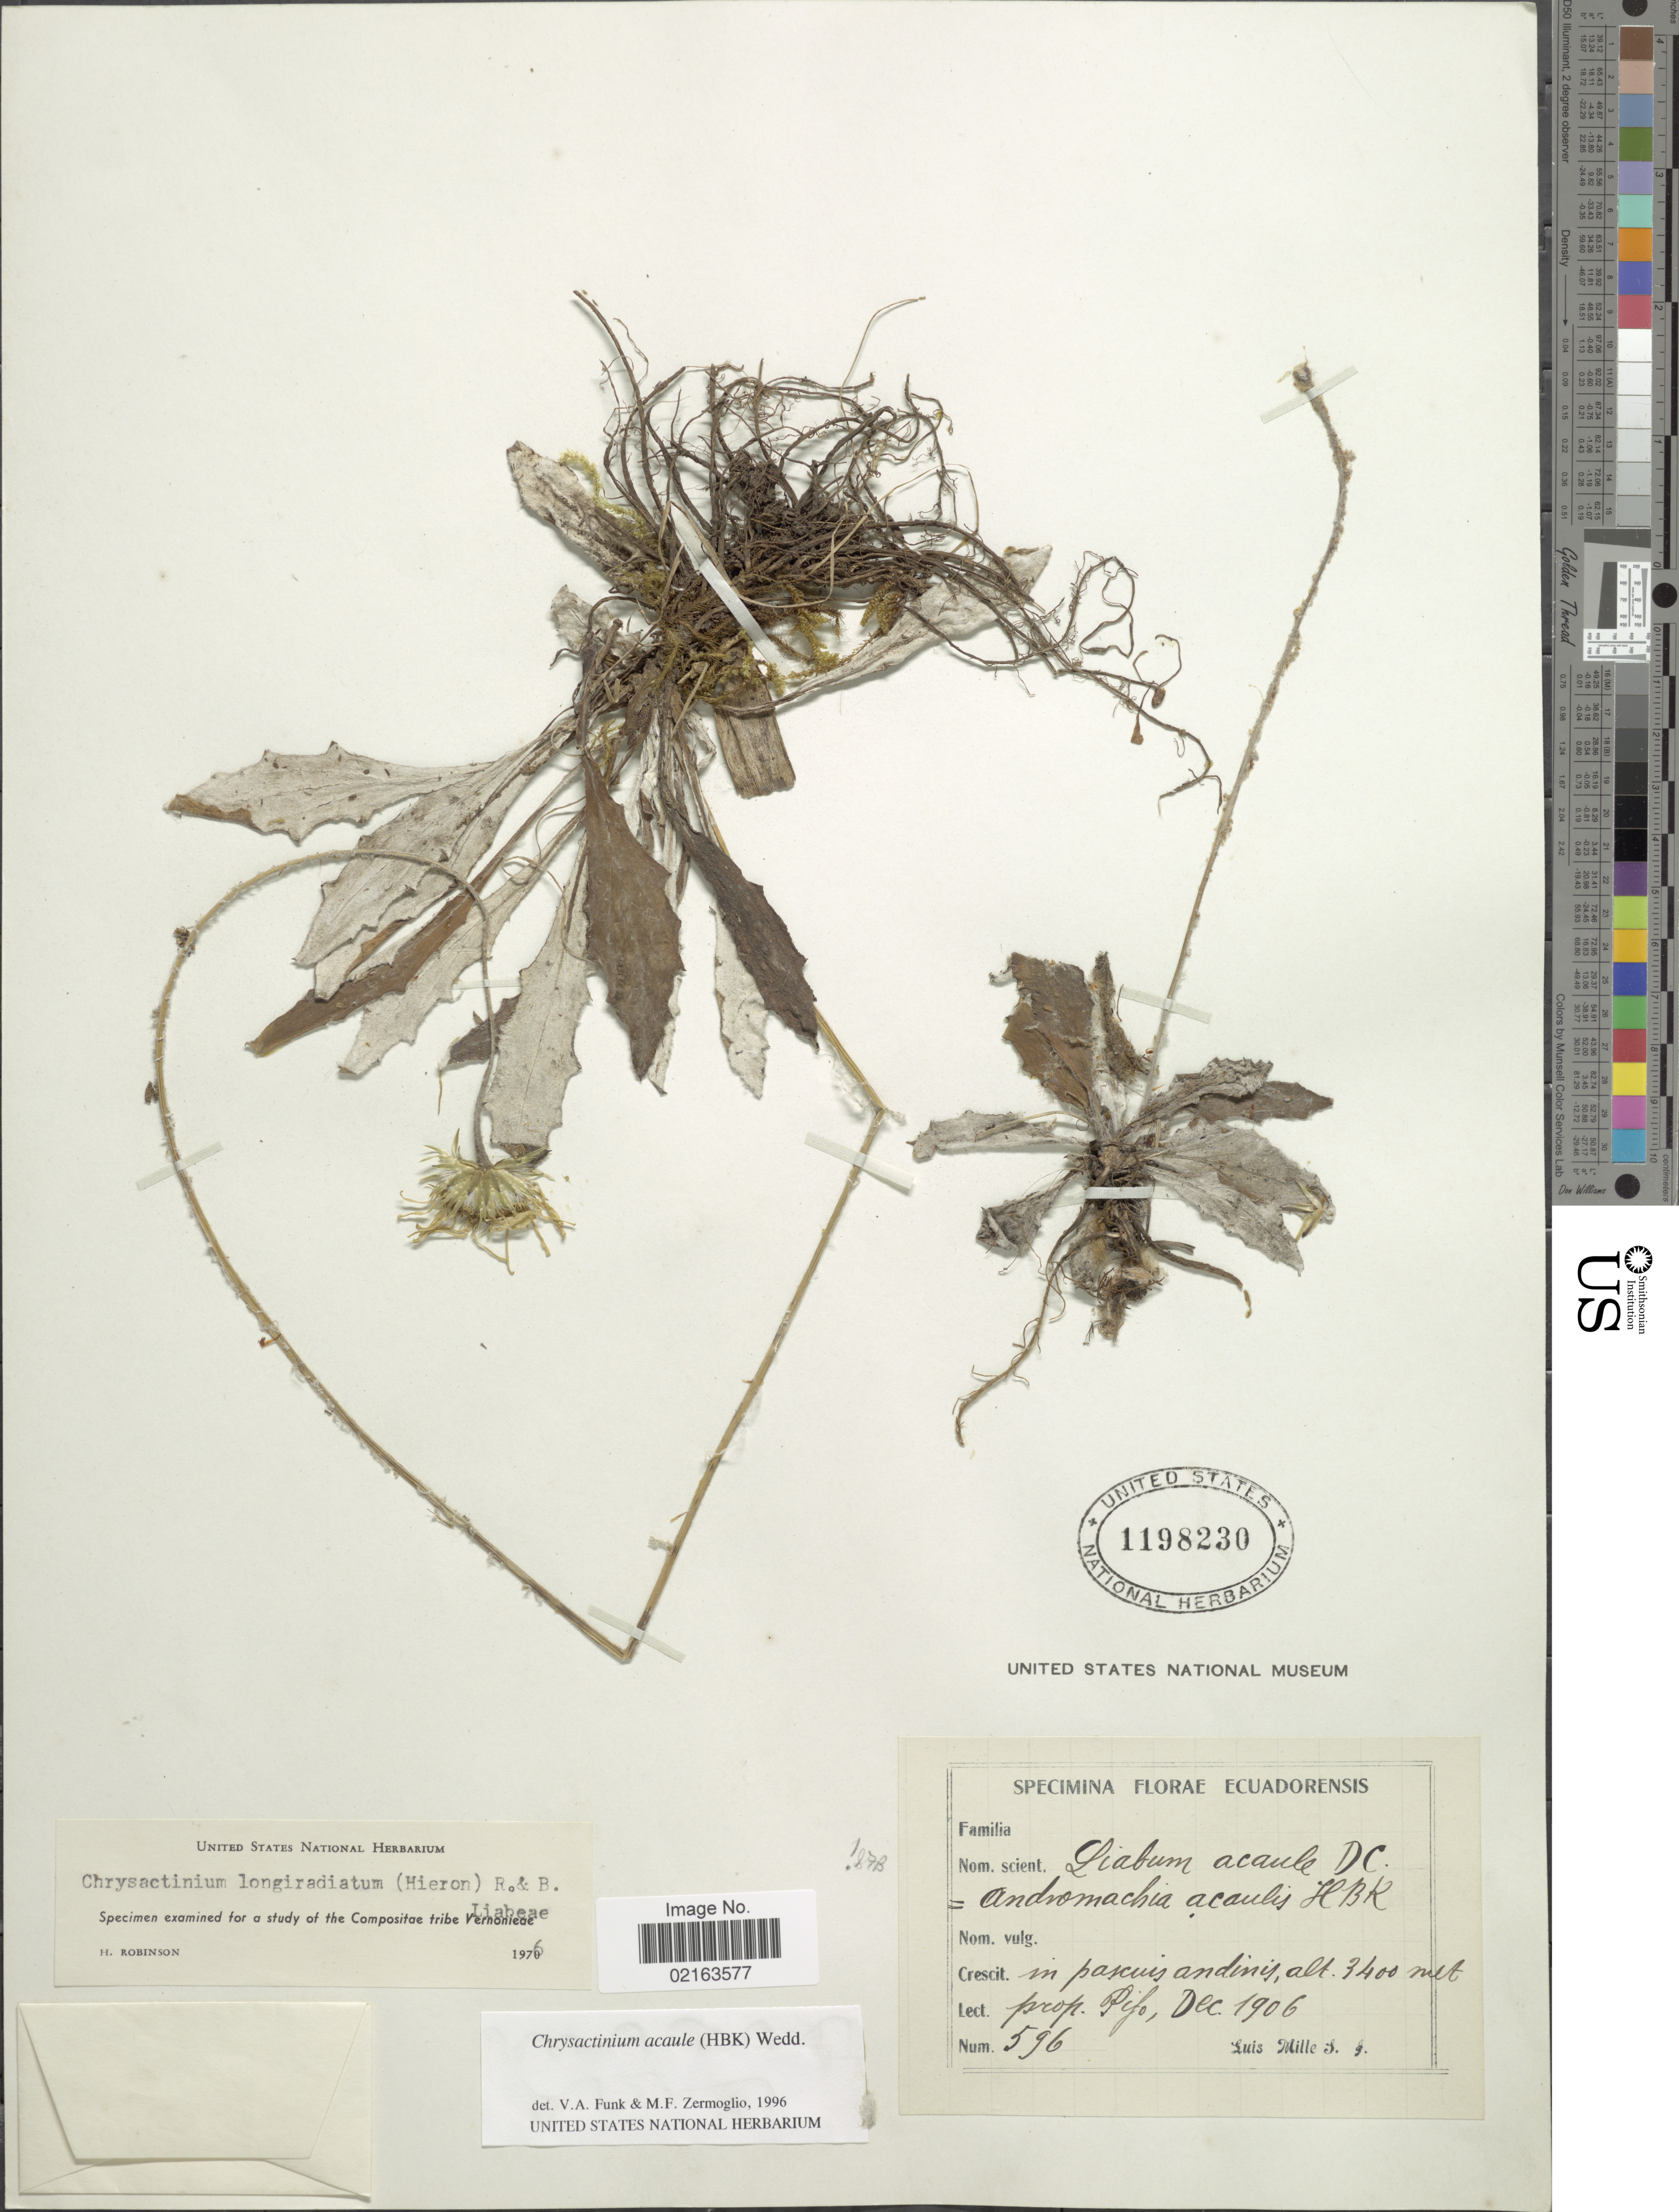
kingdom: Plantae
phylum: Tracheophyta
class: Magnoliopsida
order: Asterales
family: Asteraceae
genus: Chrysactinium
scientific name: Chrysactinium acaule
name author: (Kunth) Wedd.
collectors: L. Mille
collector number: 596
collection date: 1906-12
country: Ecuador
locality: In pascuis andinis, prop. Pifo.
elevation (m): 3400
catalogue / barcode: US 1198230